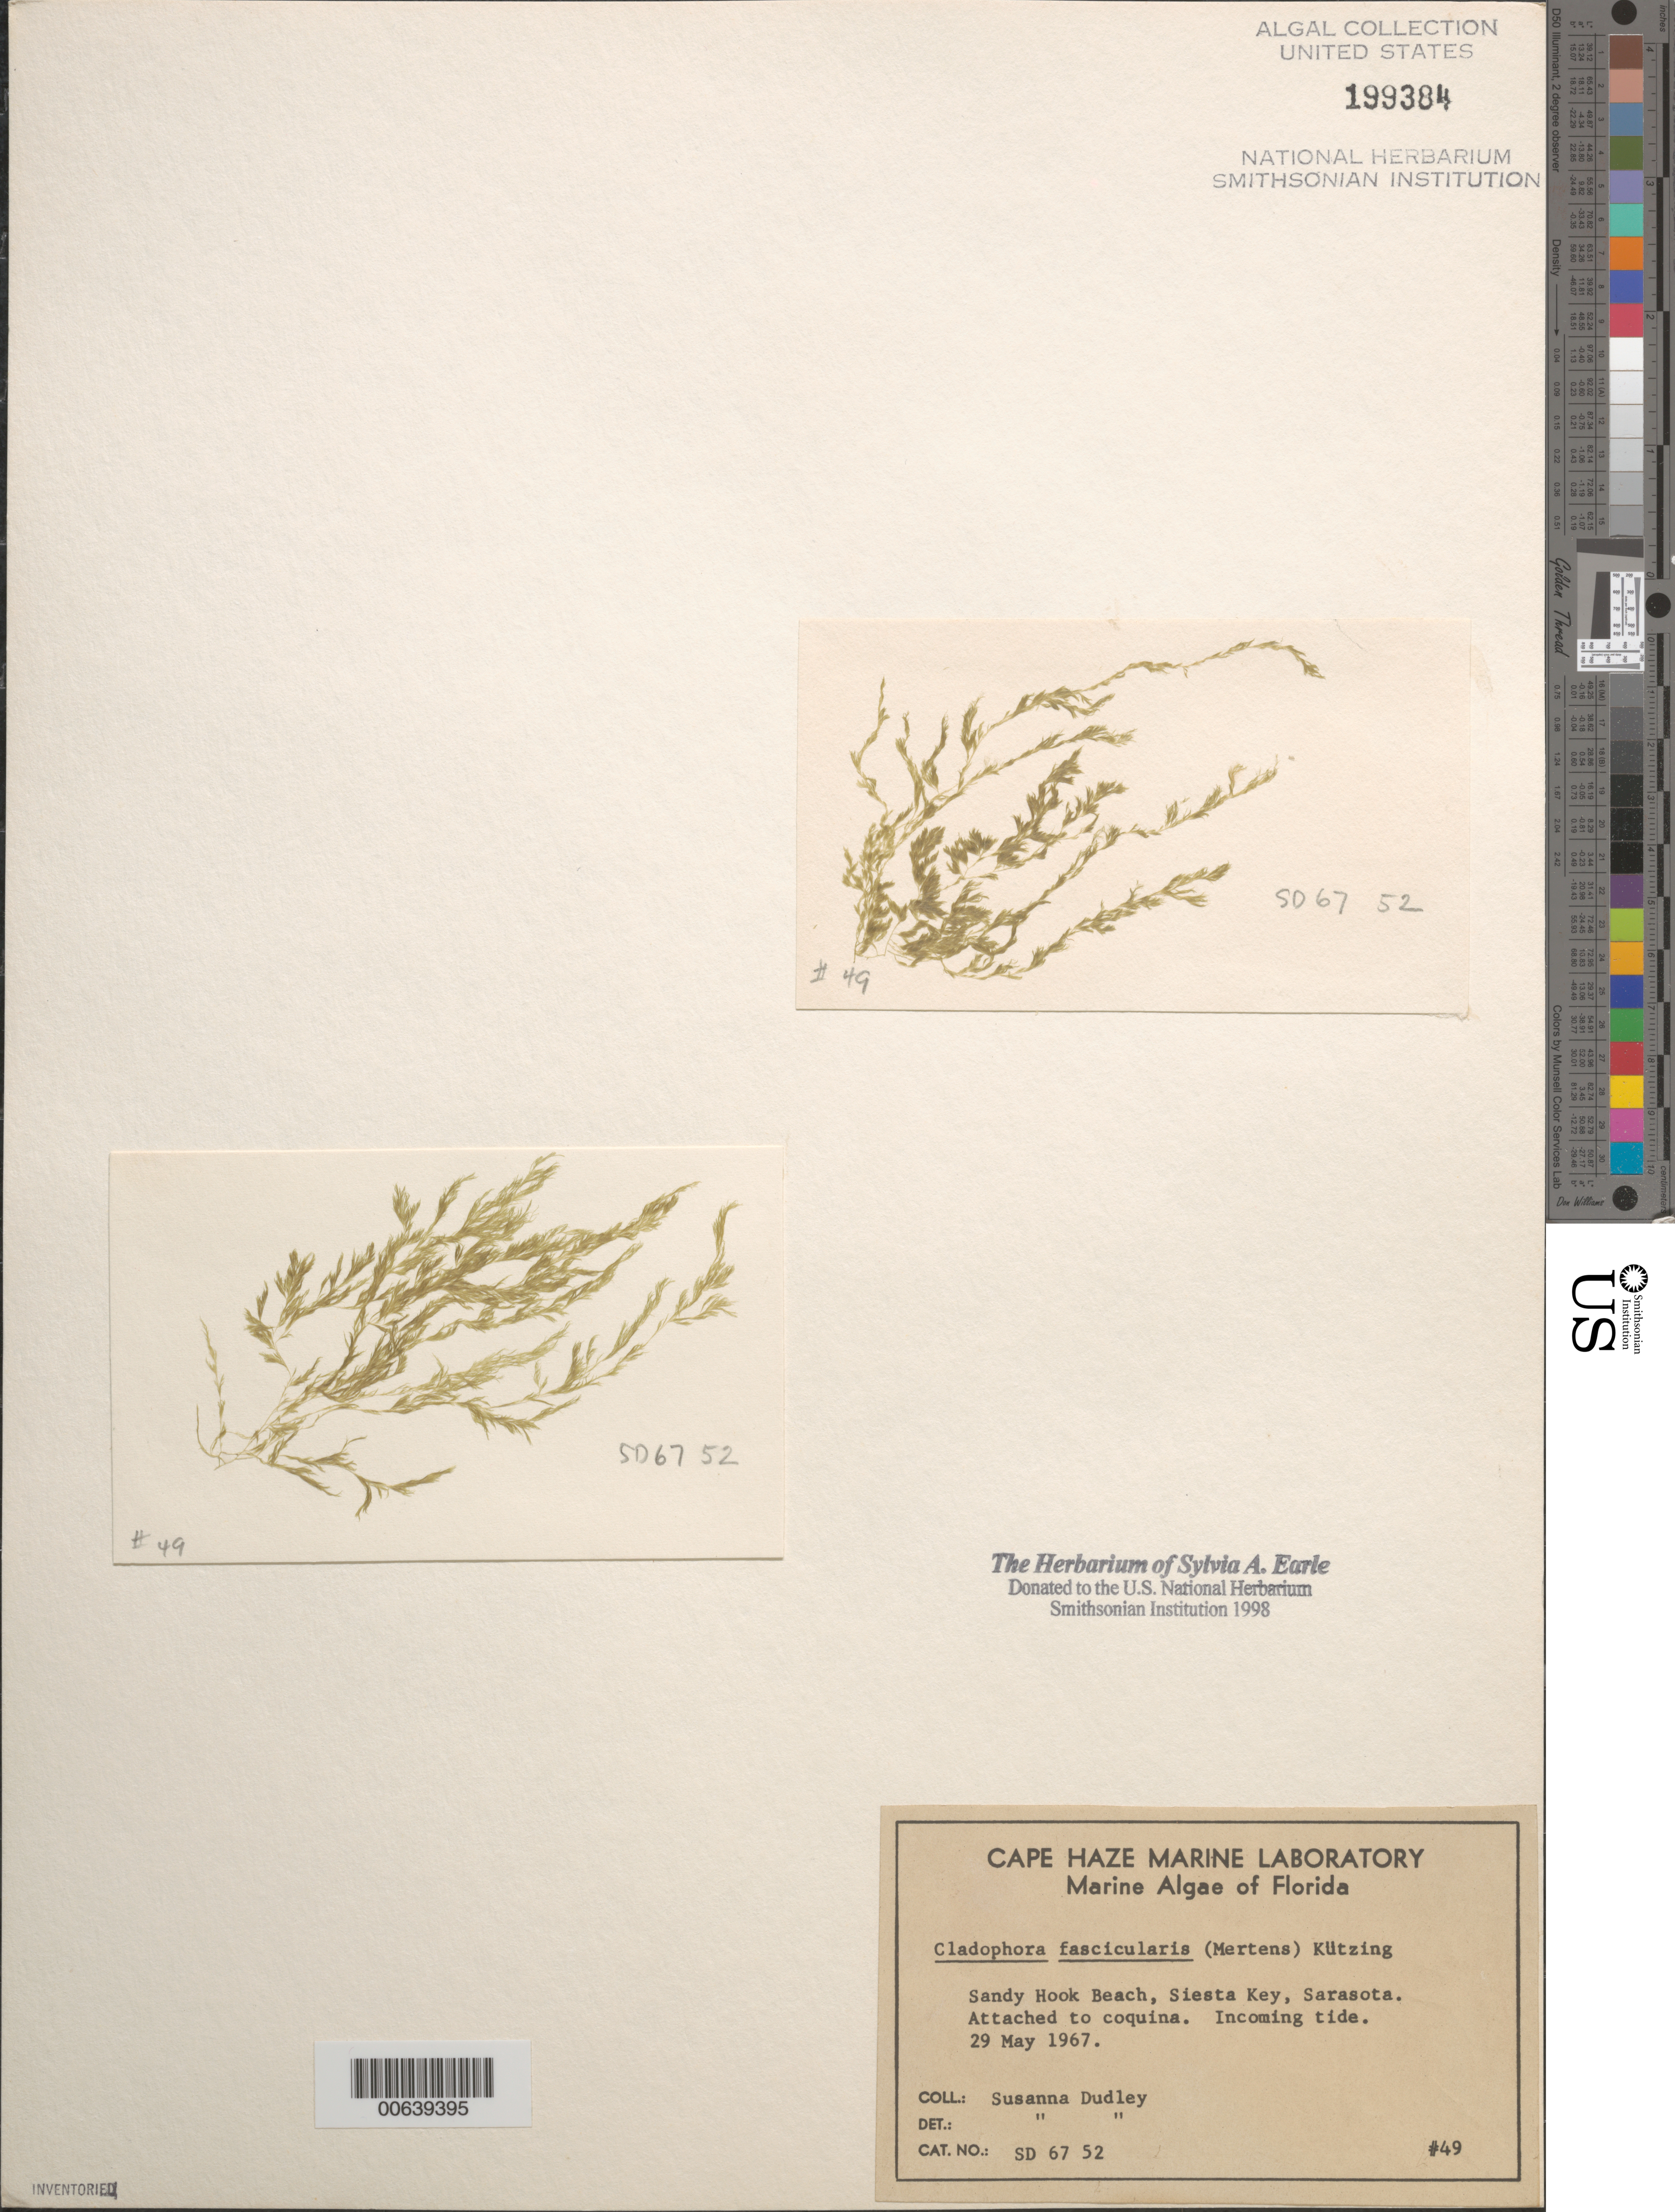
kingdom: Plantae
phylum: Chlorophyta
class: Ulvophyceae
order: Ulvales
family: Ulvaceae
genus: Ulva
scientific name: Ulva linza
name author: L.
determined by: Algae name updating Project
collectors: S. Dudley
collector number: SD 67 52 & 49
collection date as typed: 29 May 1967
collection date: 1967-05-29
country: United States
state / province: Florida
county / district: Sarasota County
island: Siesta Key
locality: Sandy Hook Beach, Sarasota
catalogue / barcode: US 199384